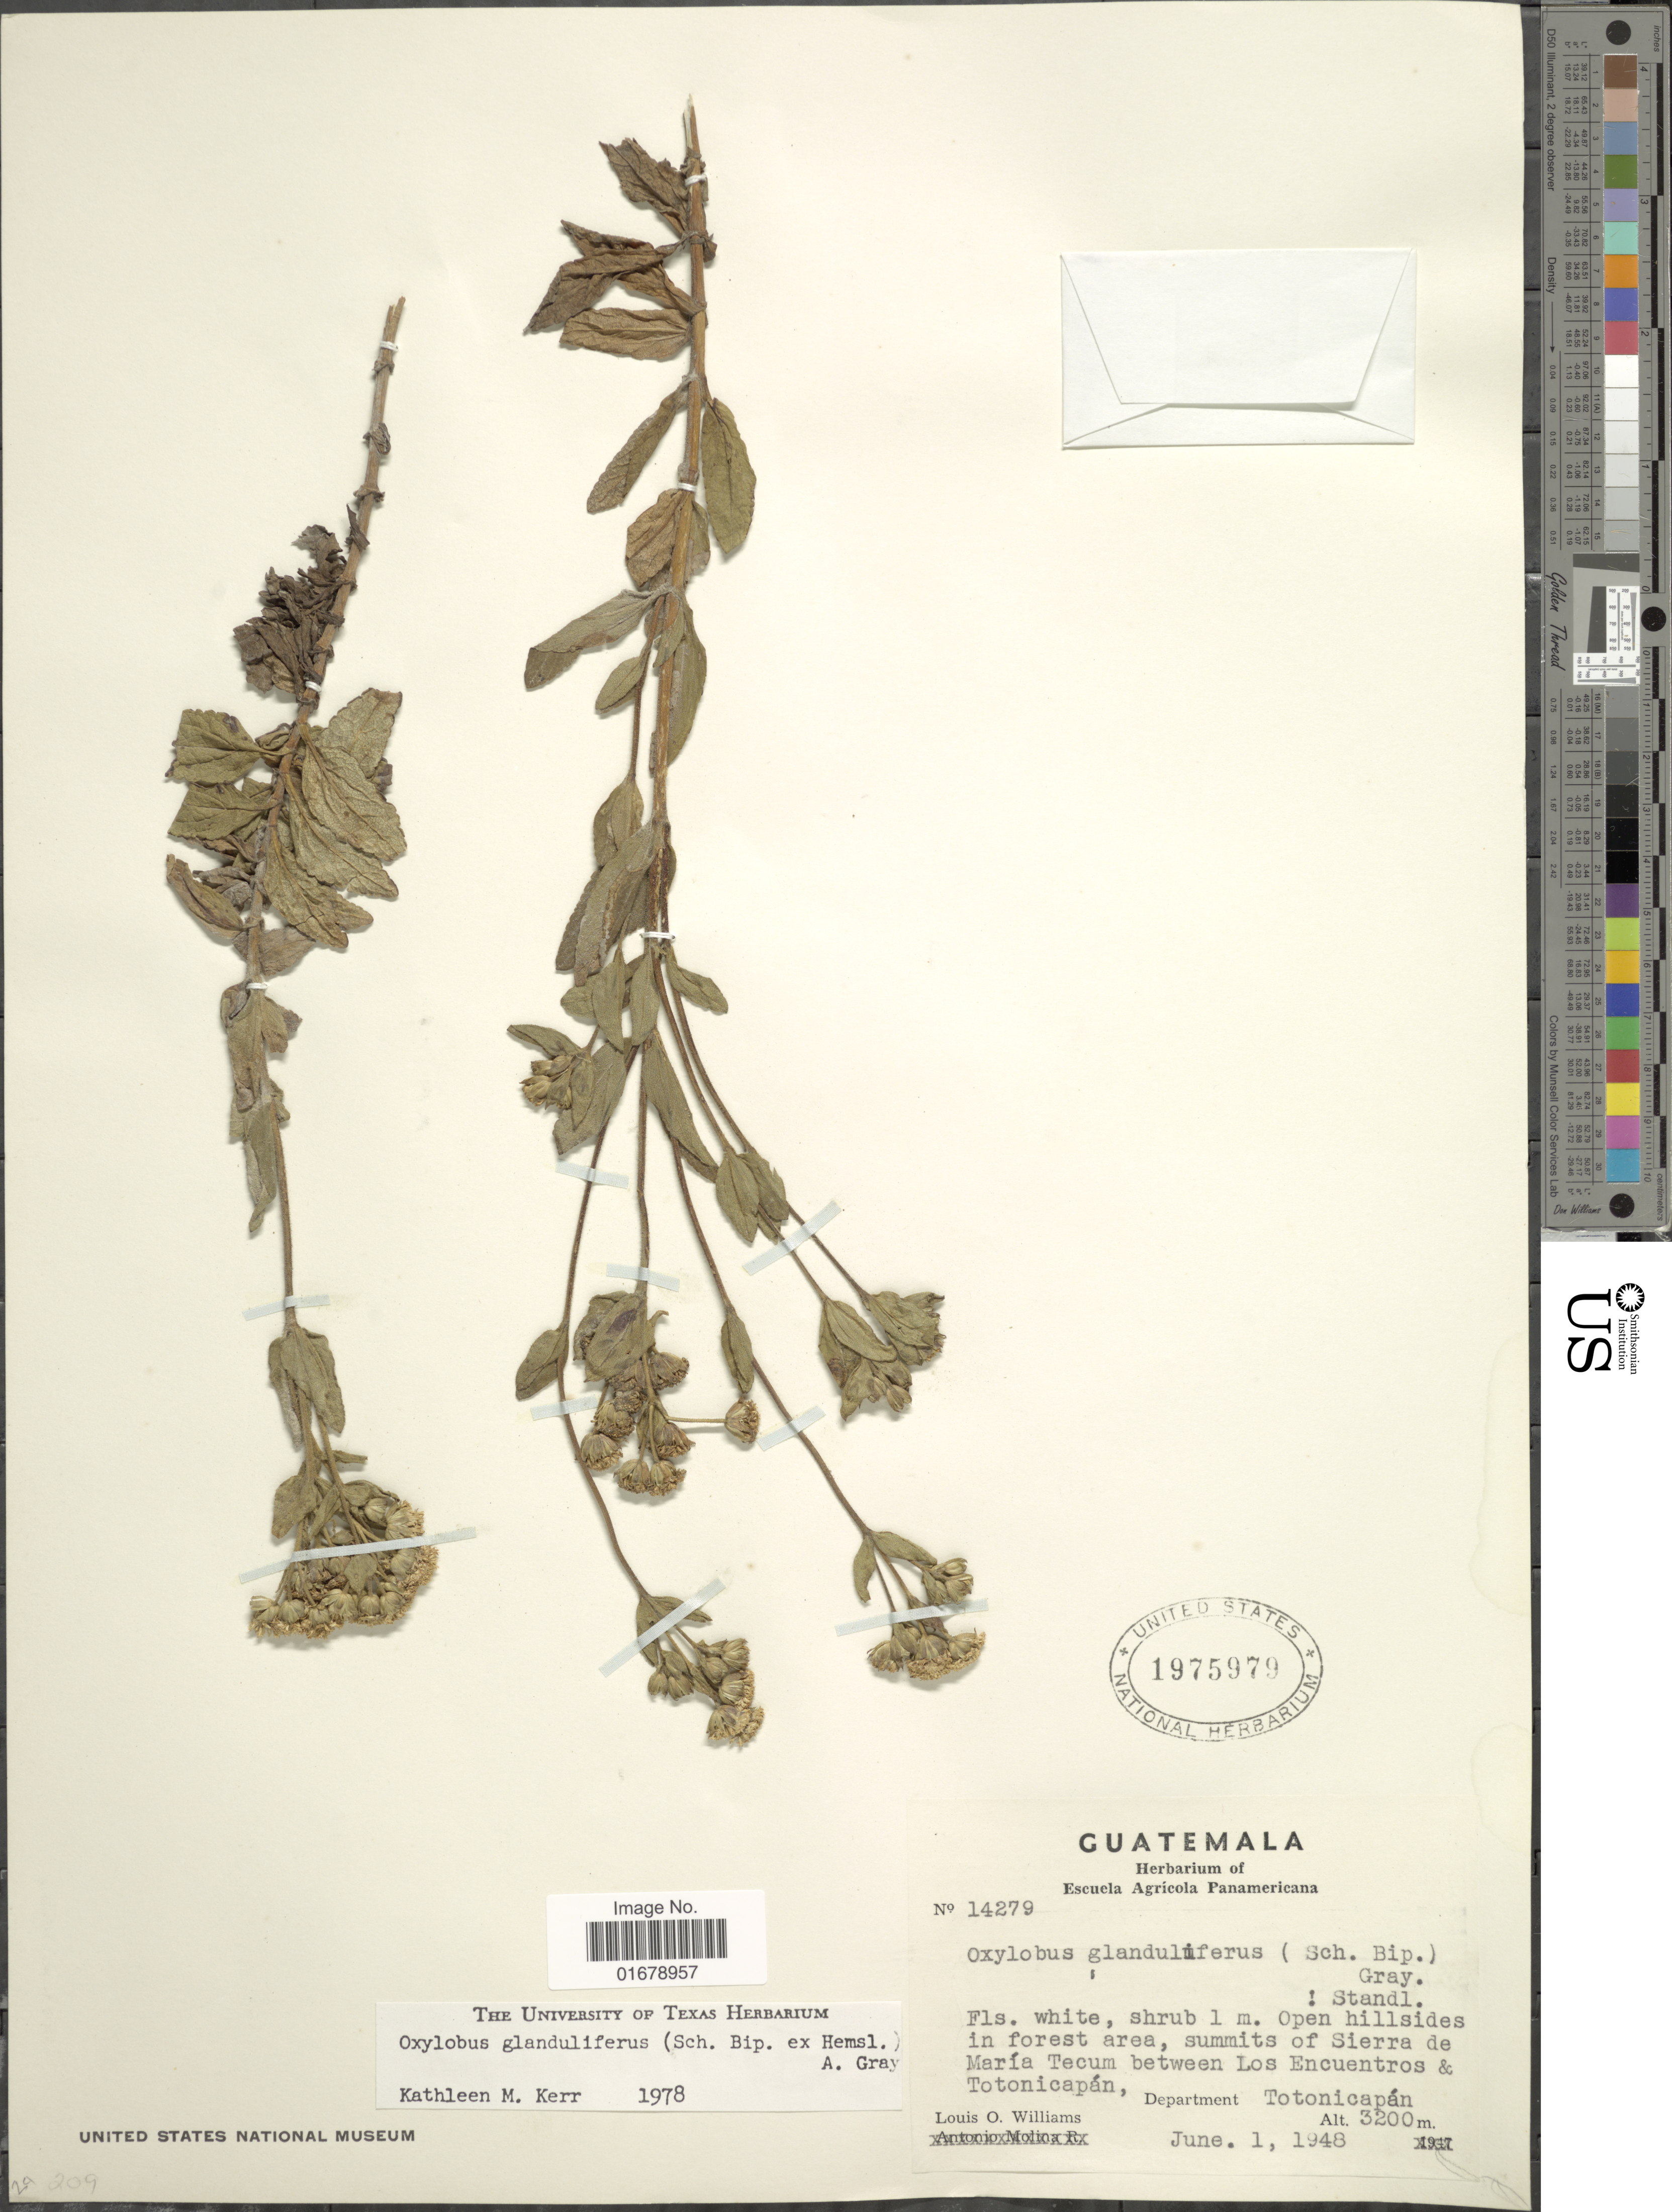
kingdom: Plantae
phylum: Tracheophyta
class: Magnoliopsida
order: Asterales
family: Asteraceae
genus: Oxylobus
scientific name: Oxylobus glanduliferus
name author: (Sch. Bip.) A. Gray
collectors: L. O. Williams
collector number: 14279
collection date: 1948-06-01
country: Guatemala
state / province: Totonicapan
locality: Guatemala. Open hillsides in forest area, summits of Sierra de Maria Tecum between los Encuentros & Totonicapan. Department Totonicapan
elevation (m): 3200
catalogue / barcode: US 1975979